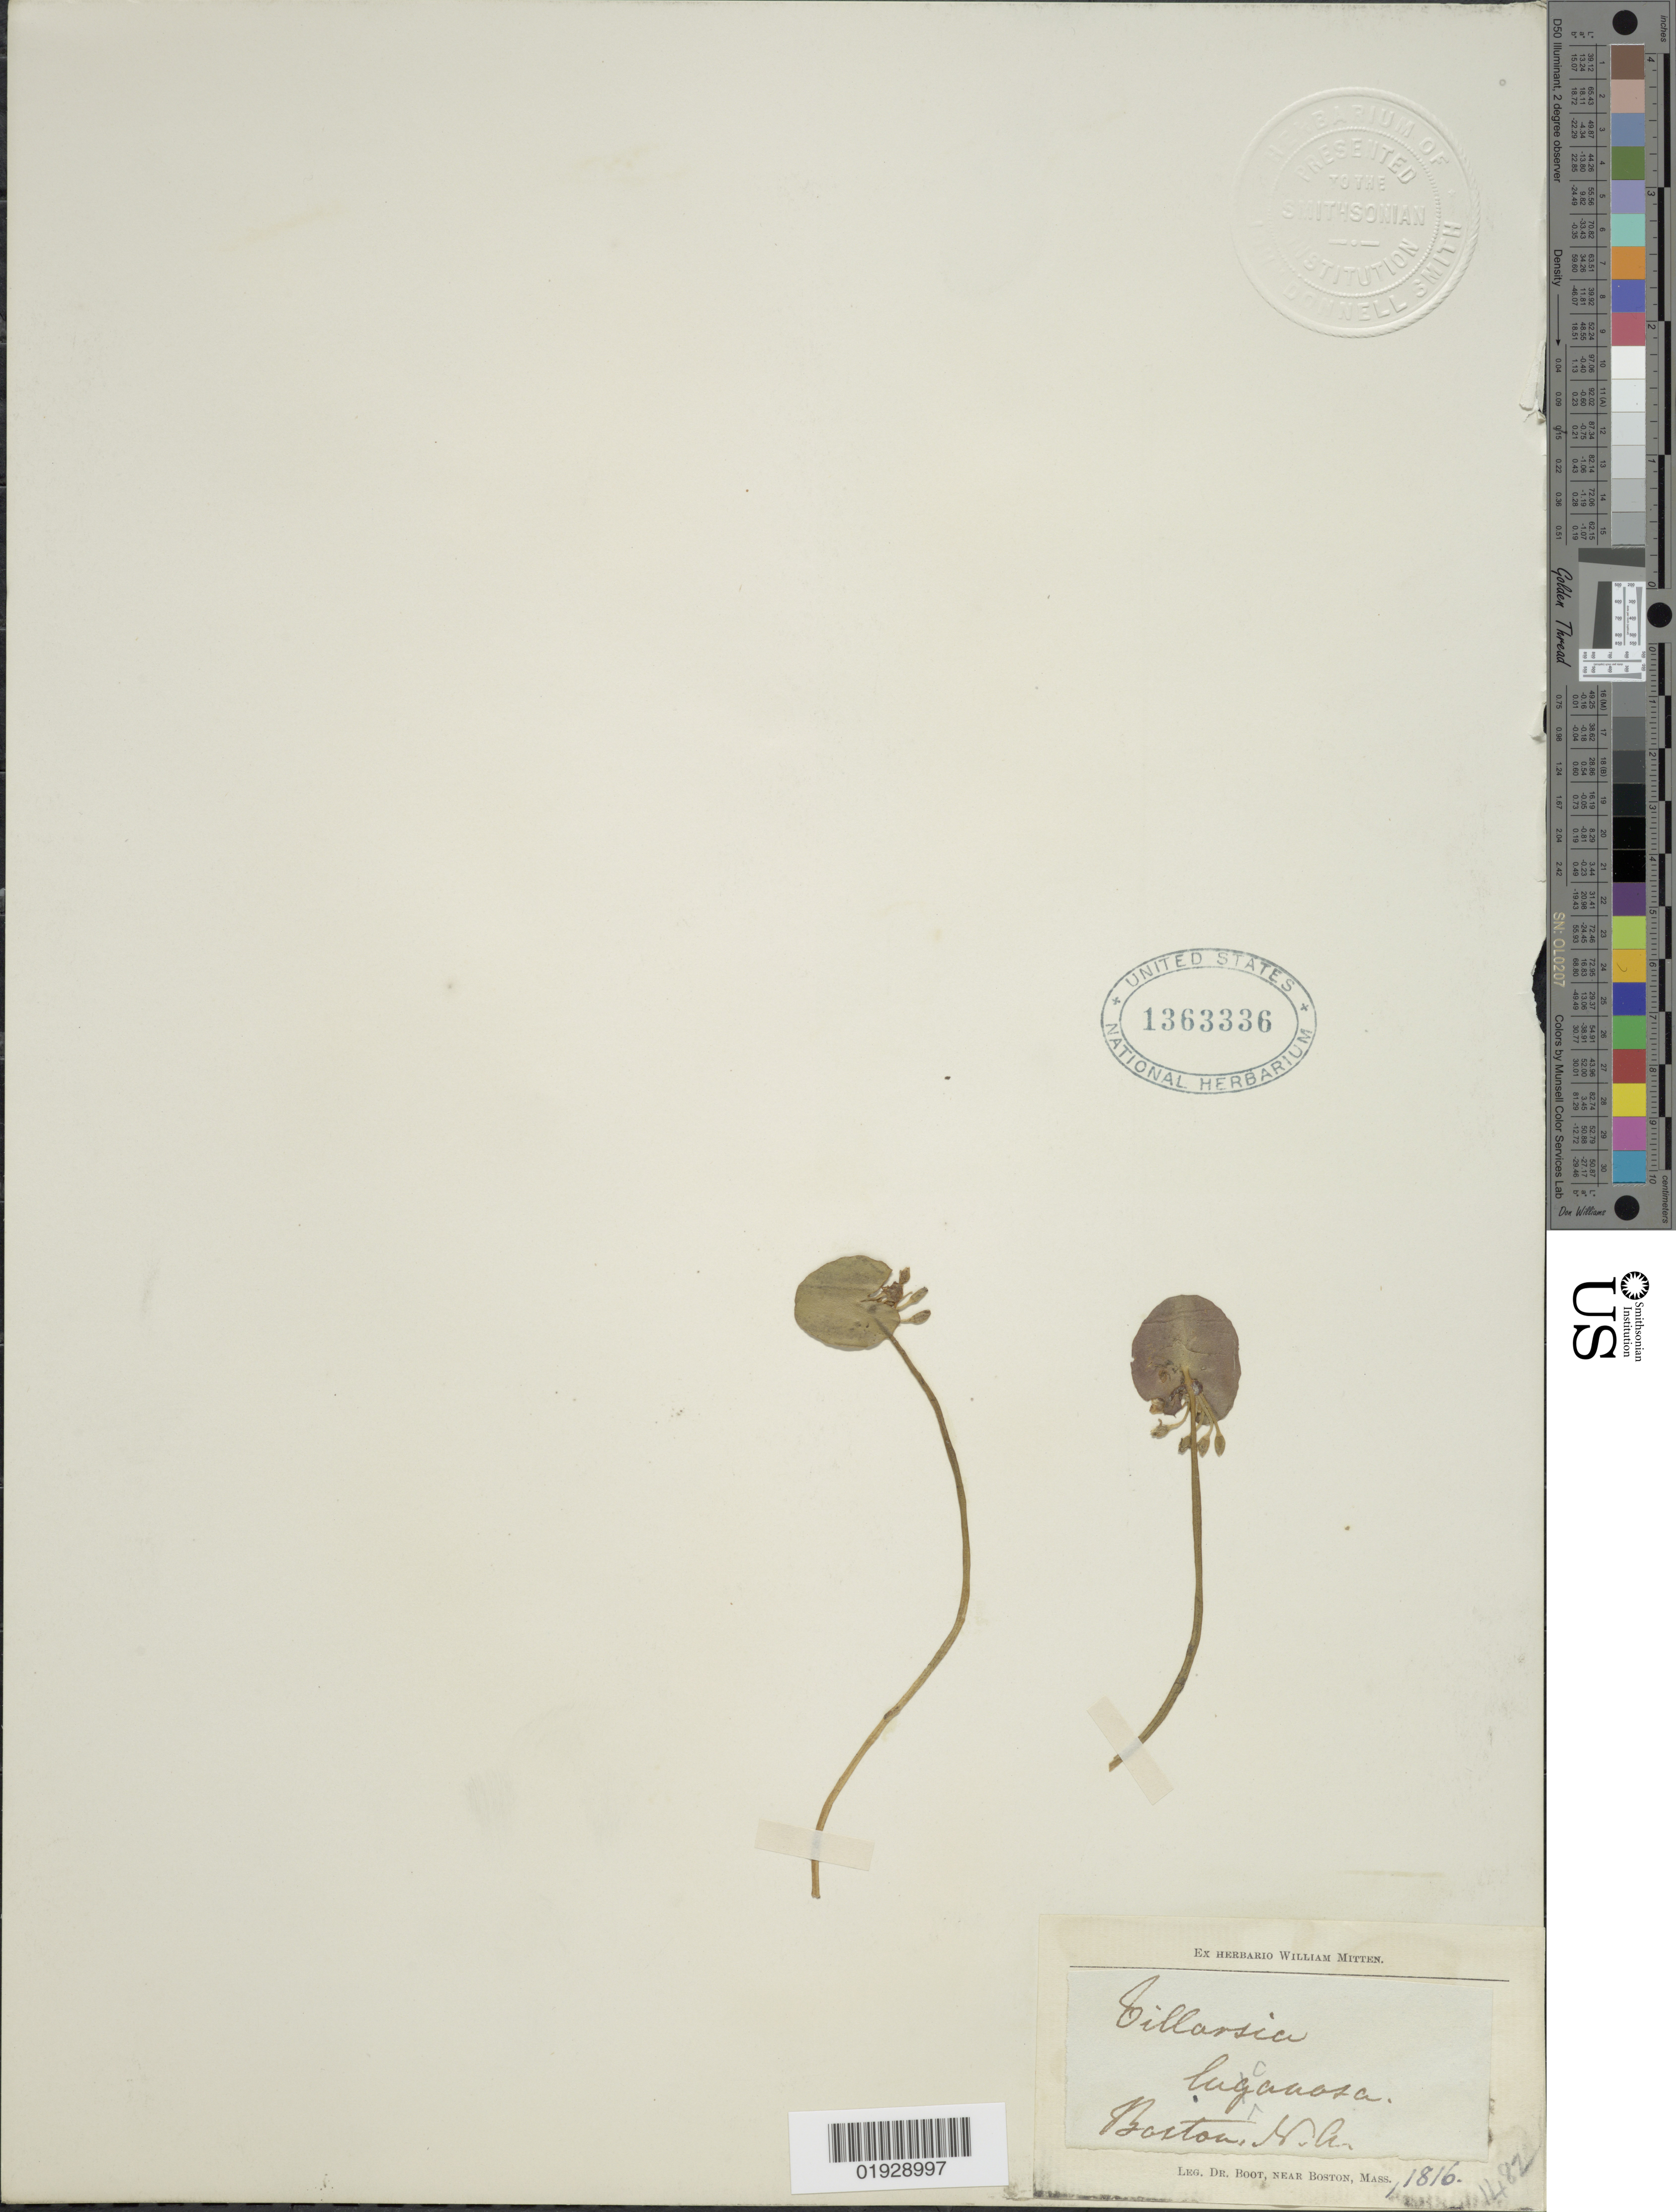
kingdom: Plantae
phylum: Tracheophyta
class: Magnoliopsida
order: Asterales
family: Menyanthaceae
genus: Nymphoides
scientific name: Nymphoides lacunosum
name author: Fernald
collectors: Boot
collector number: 1482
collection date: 1816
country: United States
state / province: Massachusetts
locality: Near Boston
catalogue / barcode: US 1363336